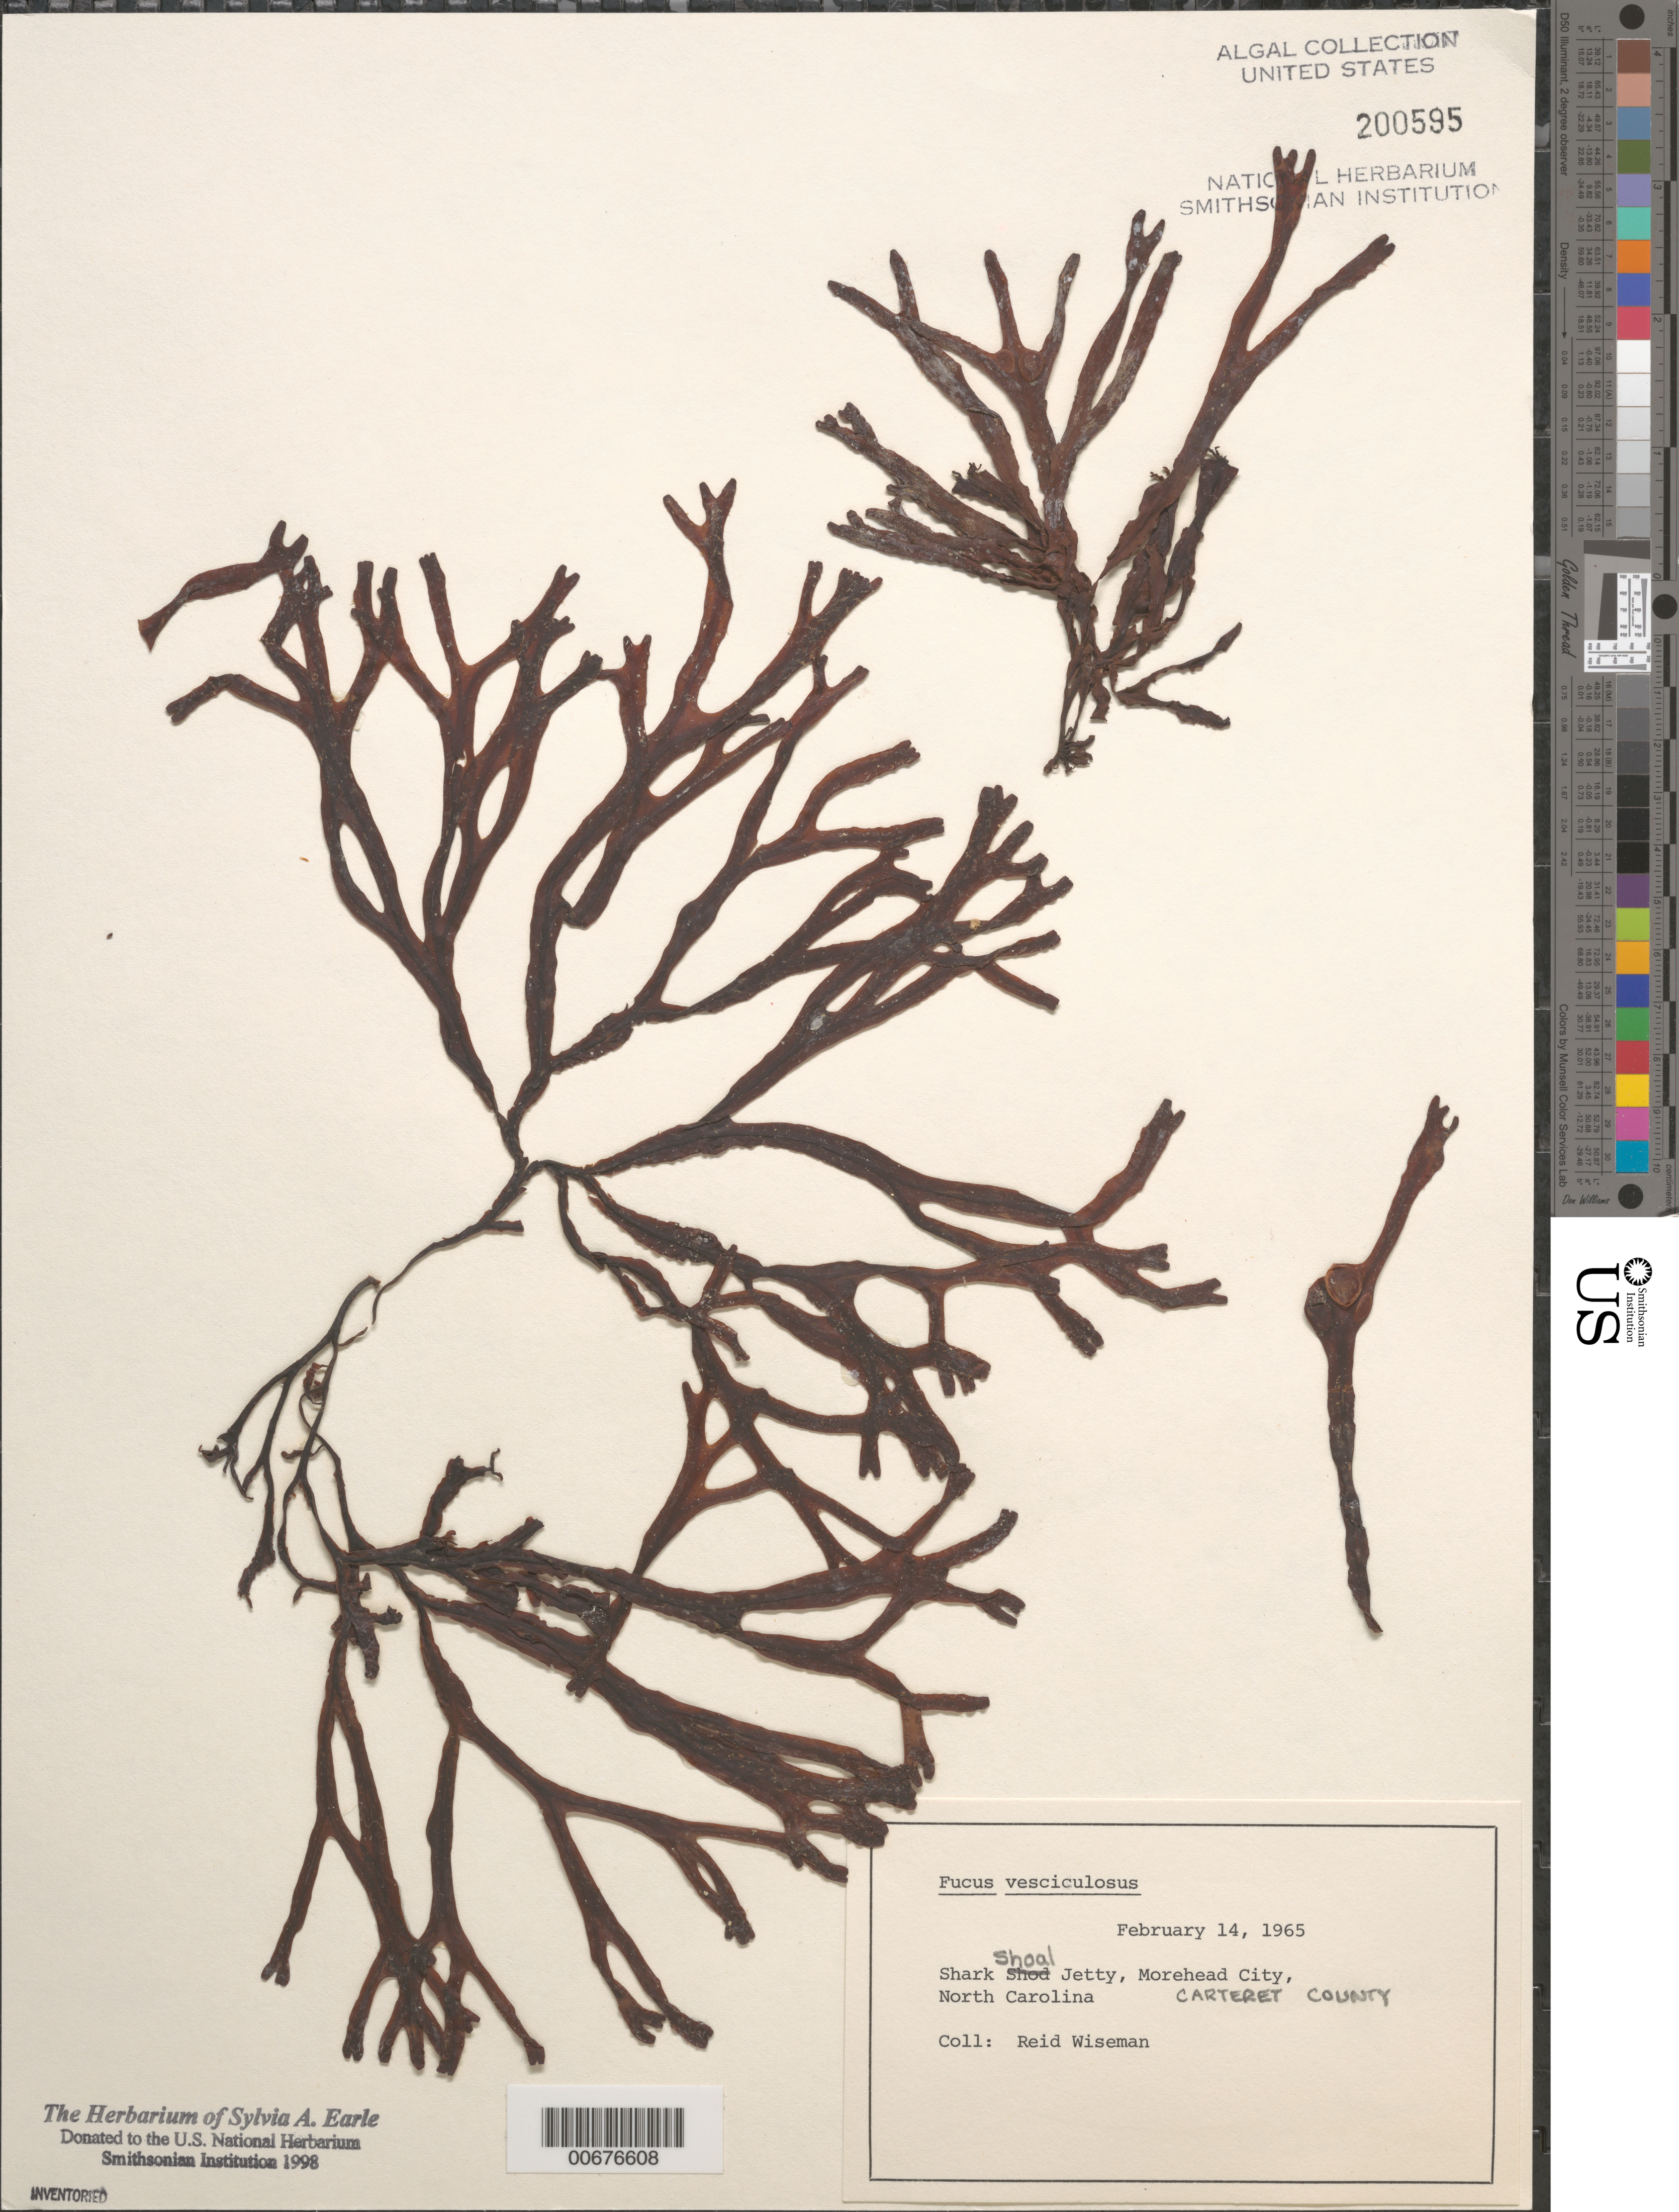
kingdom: Chromista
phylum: Ochrophyta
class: Phaeophyceae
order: Fucales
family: Fucaceae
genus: Fucus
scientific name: Fucus vesiculosus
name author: L.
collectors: R. Wiseman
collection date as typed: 14 Feb 1965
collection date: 1965-02-14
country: United States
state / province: North Carolina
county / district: Carteret County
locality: Shark Shoal Jetty, Morehead City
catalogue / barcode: US 200595